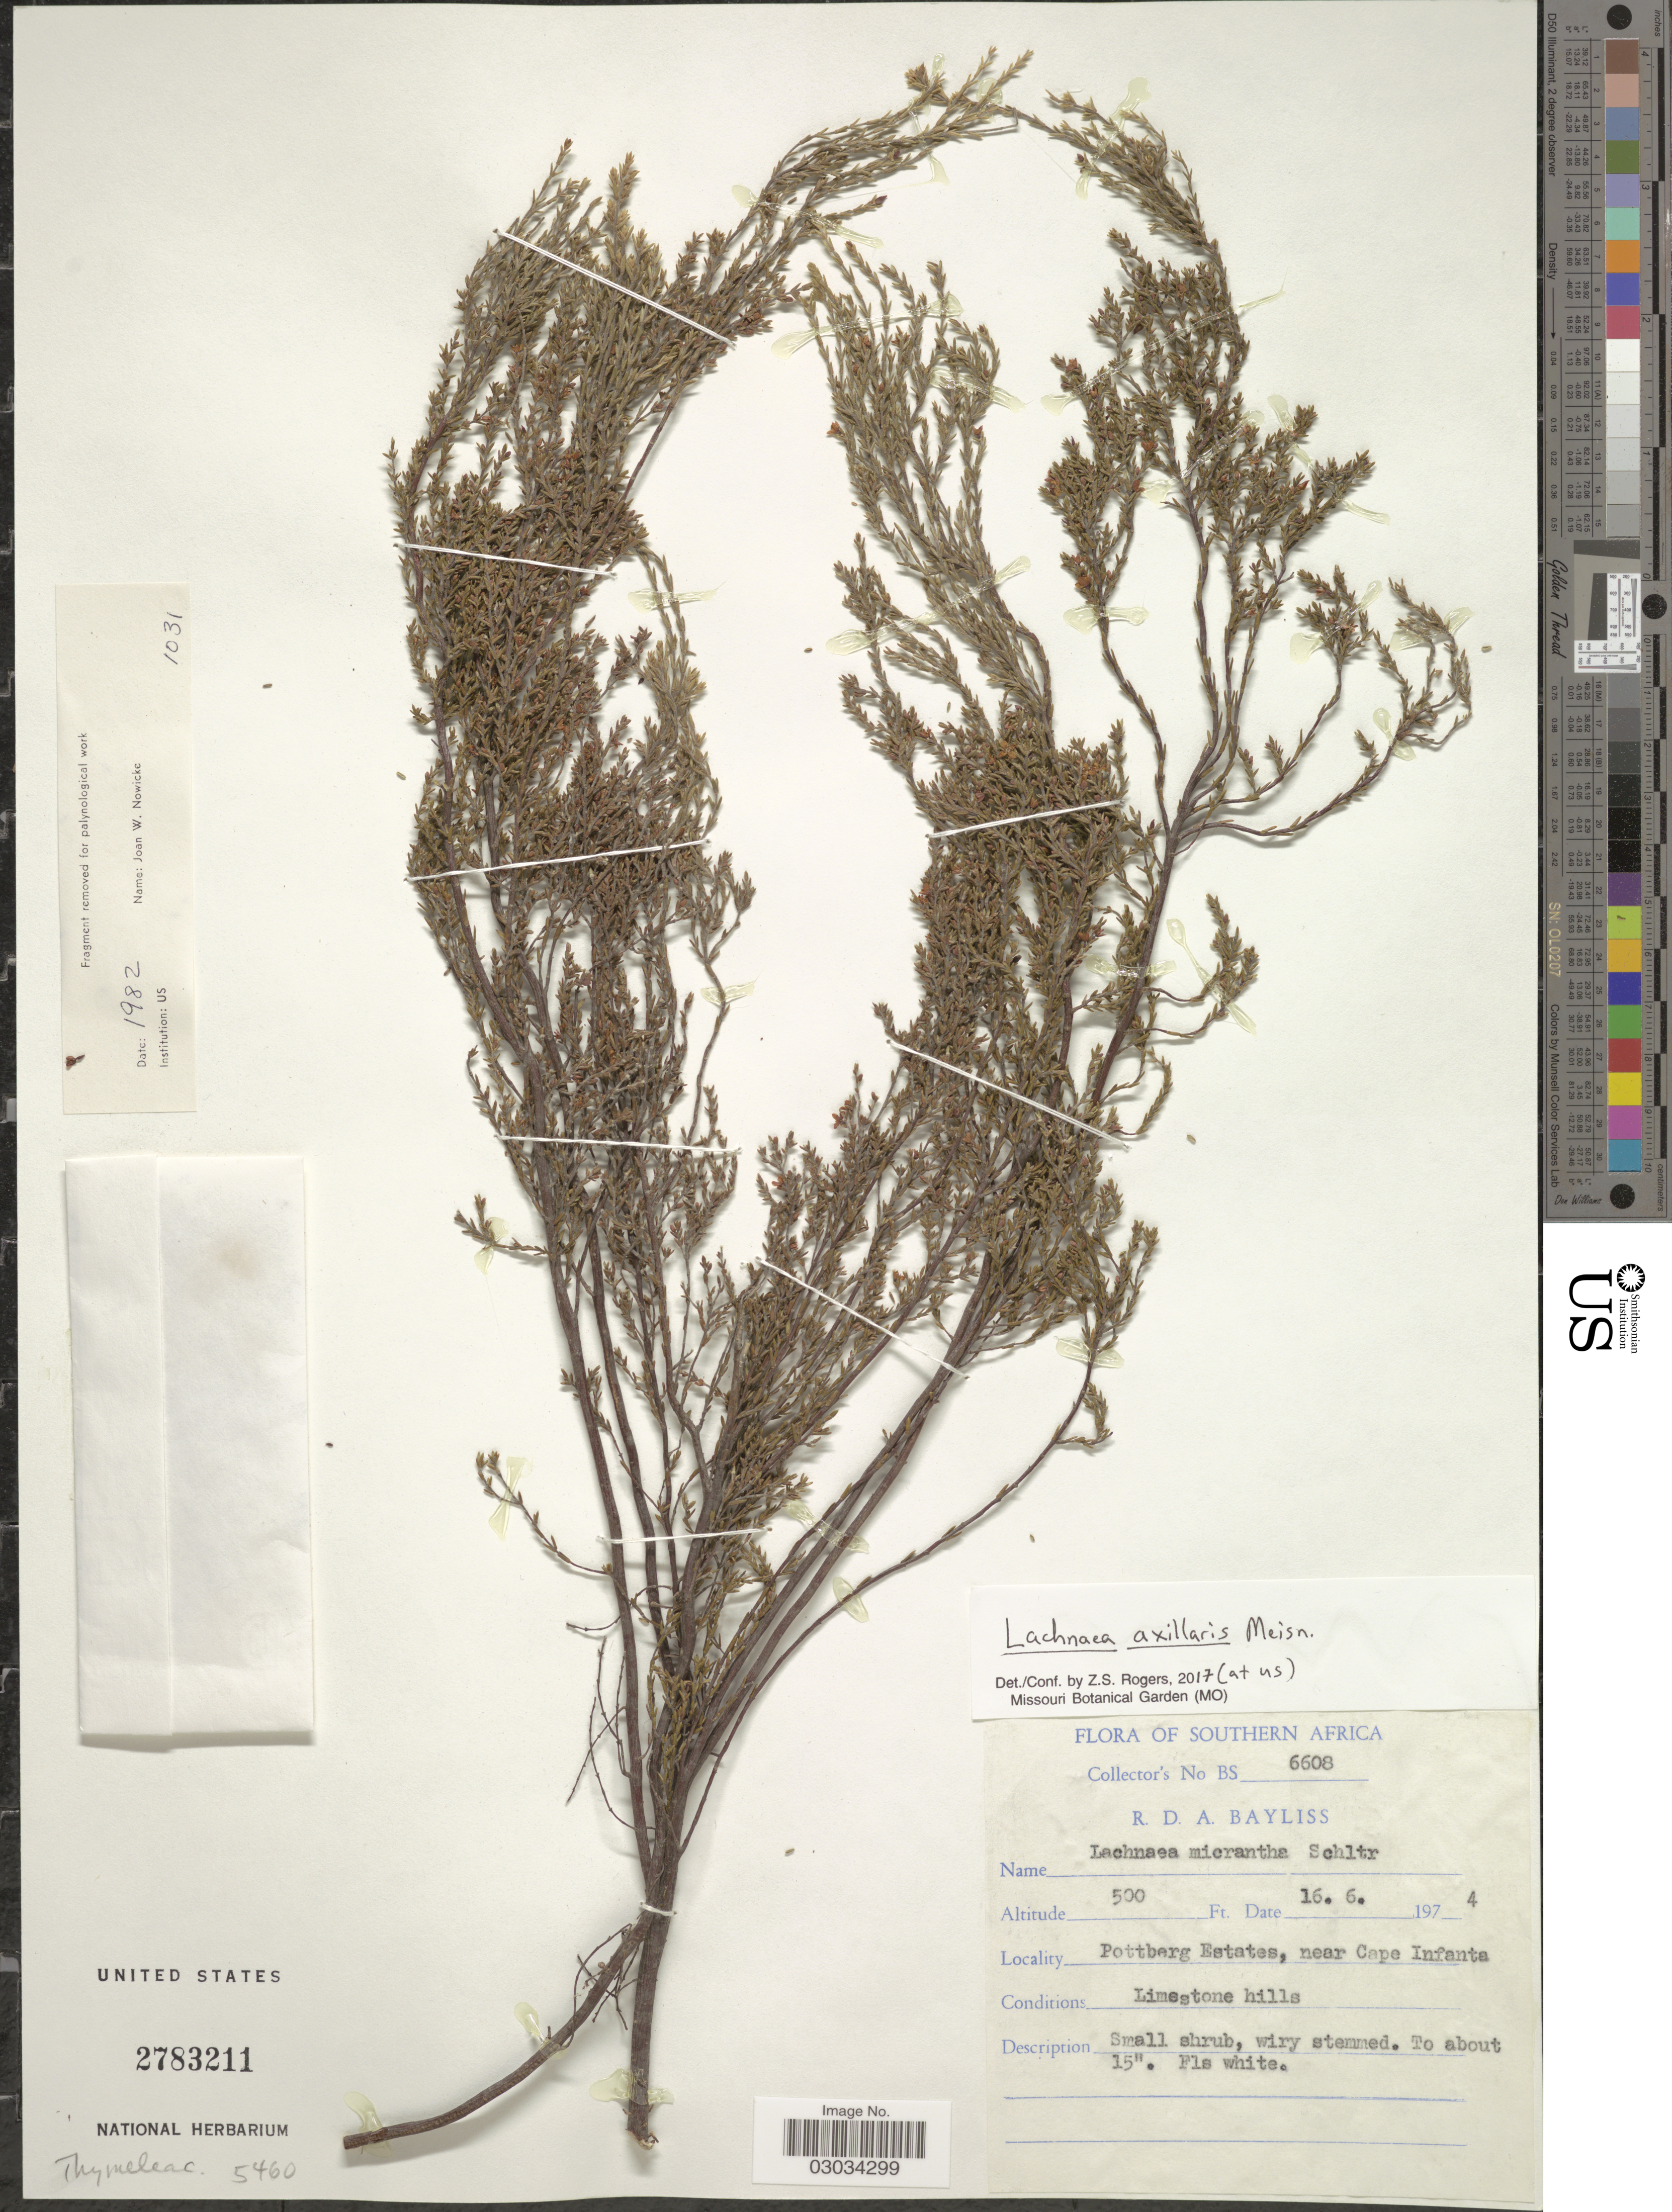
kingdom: Plantae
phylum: Tracheophyta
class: Magnoliopsida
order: Malvales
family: Thymelaeaceae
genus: Lachnaea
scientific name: Lachnaea axillaris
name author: Meisn.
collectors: R. Bayliss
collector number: BS6608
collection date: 1974-06-16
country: South Africa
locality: Southern Africa. Pottberg Estates, near Cape Infanta. Limestone hills.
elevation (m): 152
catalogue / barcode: US 2783211